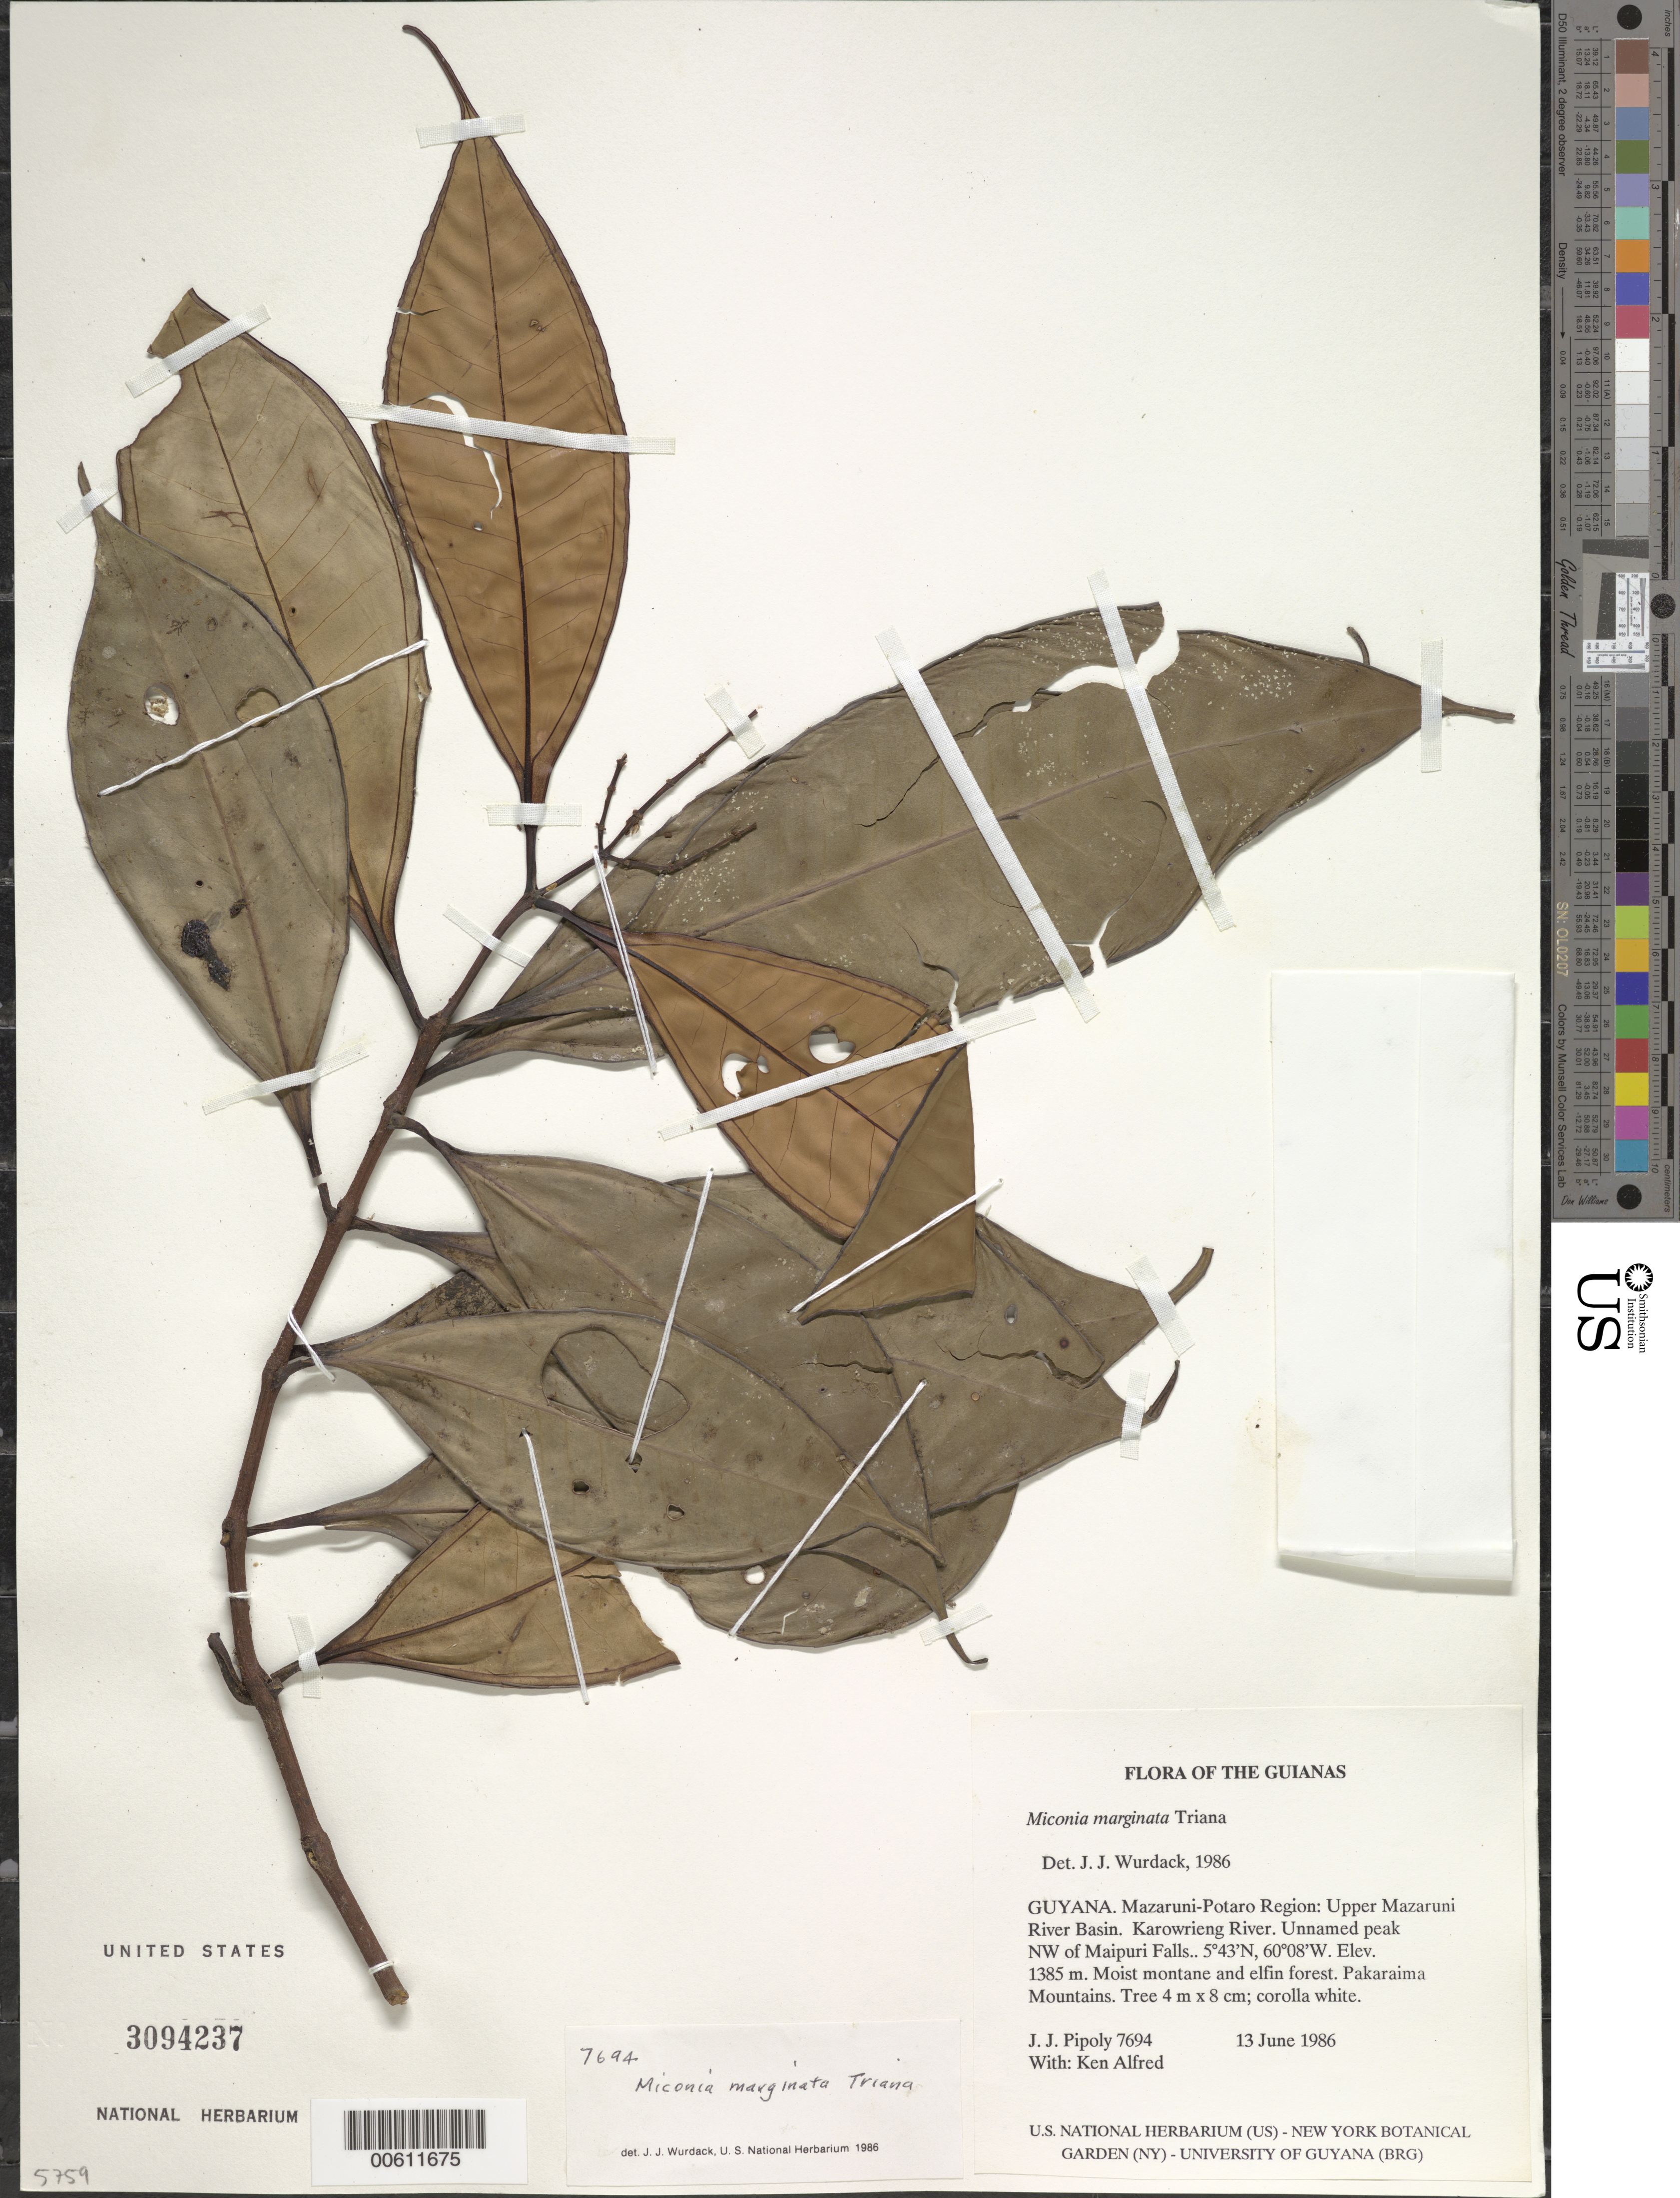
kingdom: Plantae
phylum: Tracheophyta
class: Magnoliopsida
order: Myrtales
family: Melastomataceae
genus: Miconia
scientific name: Miconia marginata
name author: Triana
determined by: Wurdack, John J., (US), US (UNITED STATES)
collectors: J. J. Pipoly & K. Alfred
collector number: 7694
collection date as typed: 13 June 1986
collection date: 1986-06-13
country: Guyana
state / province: Cuyuni-Mazaruni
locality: Pakaraima Mts. Upper Mazaruni River Basin. Karowrieng River. Unnamed peak NW of Maipuri Falls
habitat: Moist montane and elfin forest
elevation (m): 1385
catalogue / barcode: US 3094237